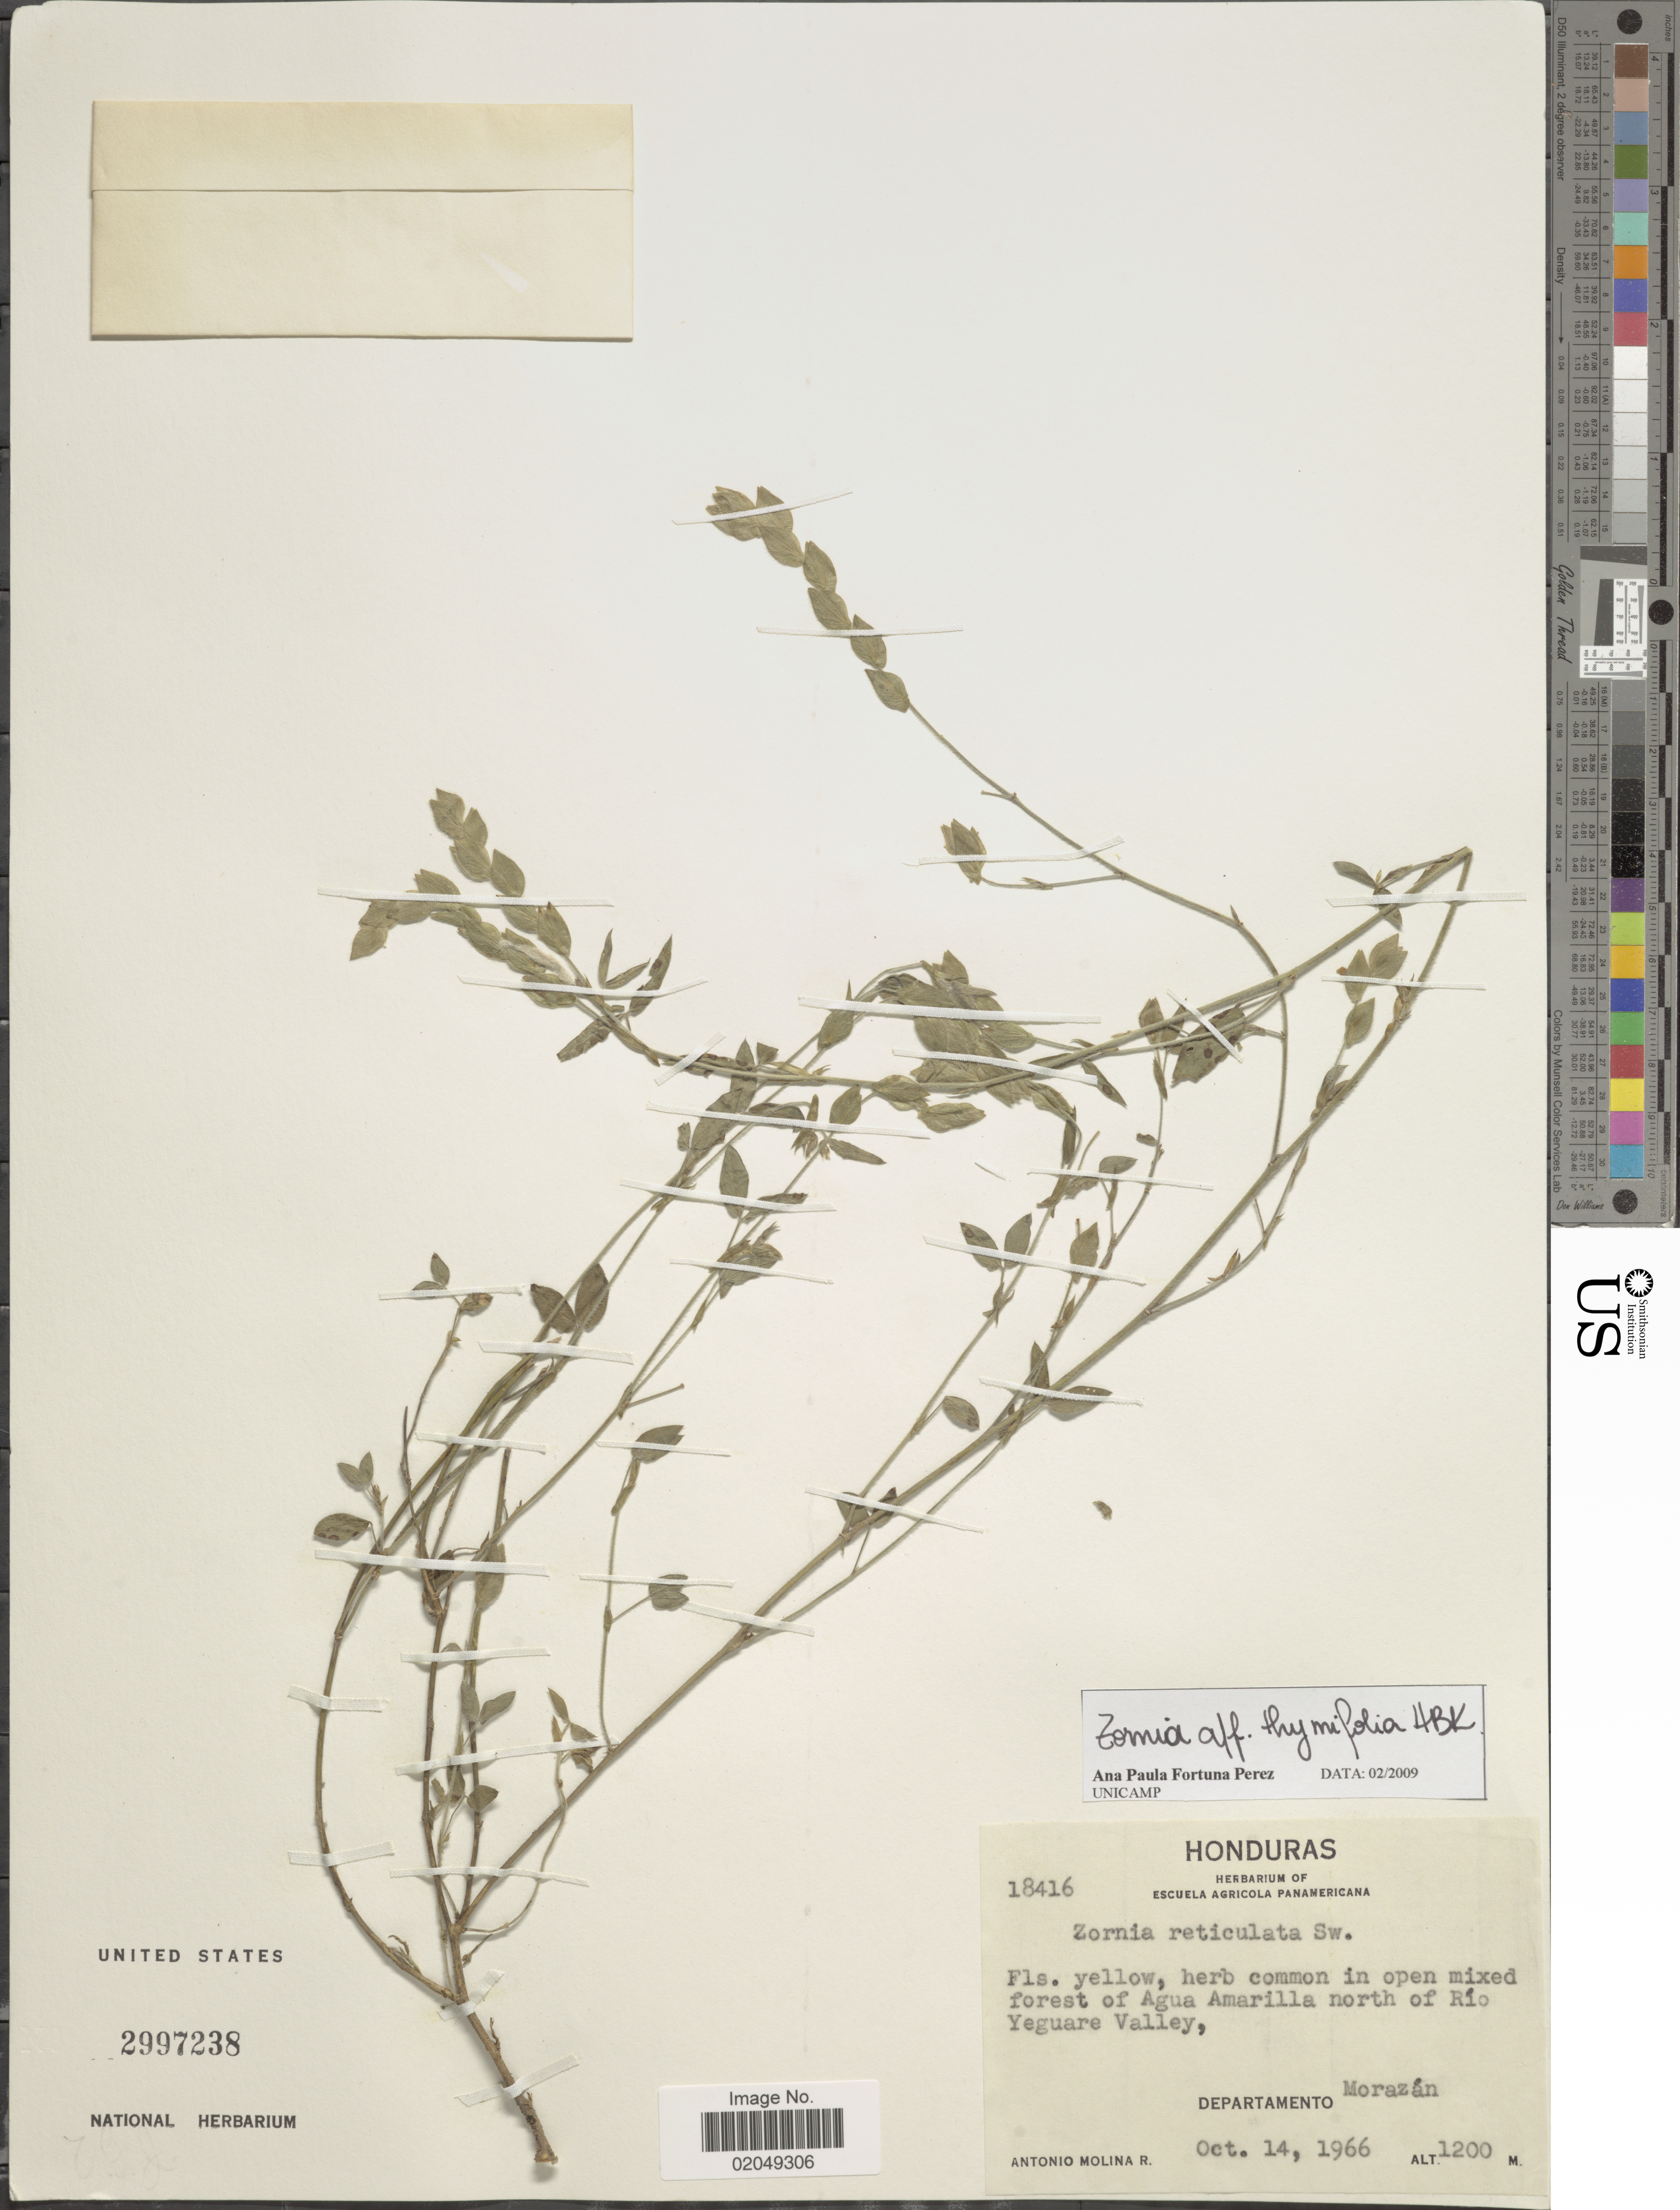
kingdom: Plantae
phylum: Tracheophyta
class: Magnoliopsida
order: Fabales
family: Fabaceae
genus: Zornia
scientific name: Zornia thymifolia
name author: Kunth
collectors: A. Molina R.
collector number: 18416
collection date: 1966-10-14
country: Honduras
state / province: Fco. Morazán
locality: In open mixed forest of Agua Amarilla north of Rio Yeguare Valley, departamento Morazan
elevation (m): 1200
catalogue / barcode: US 2997238